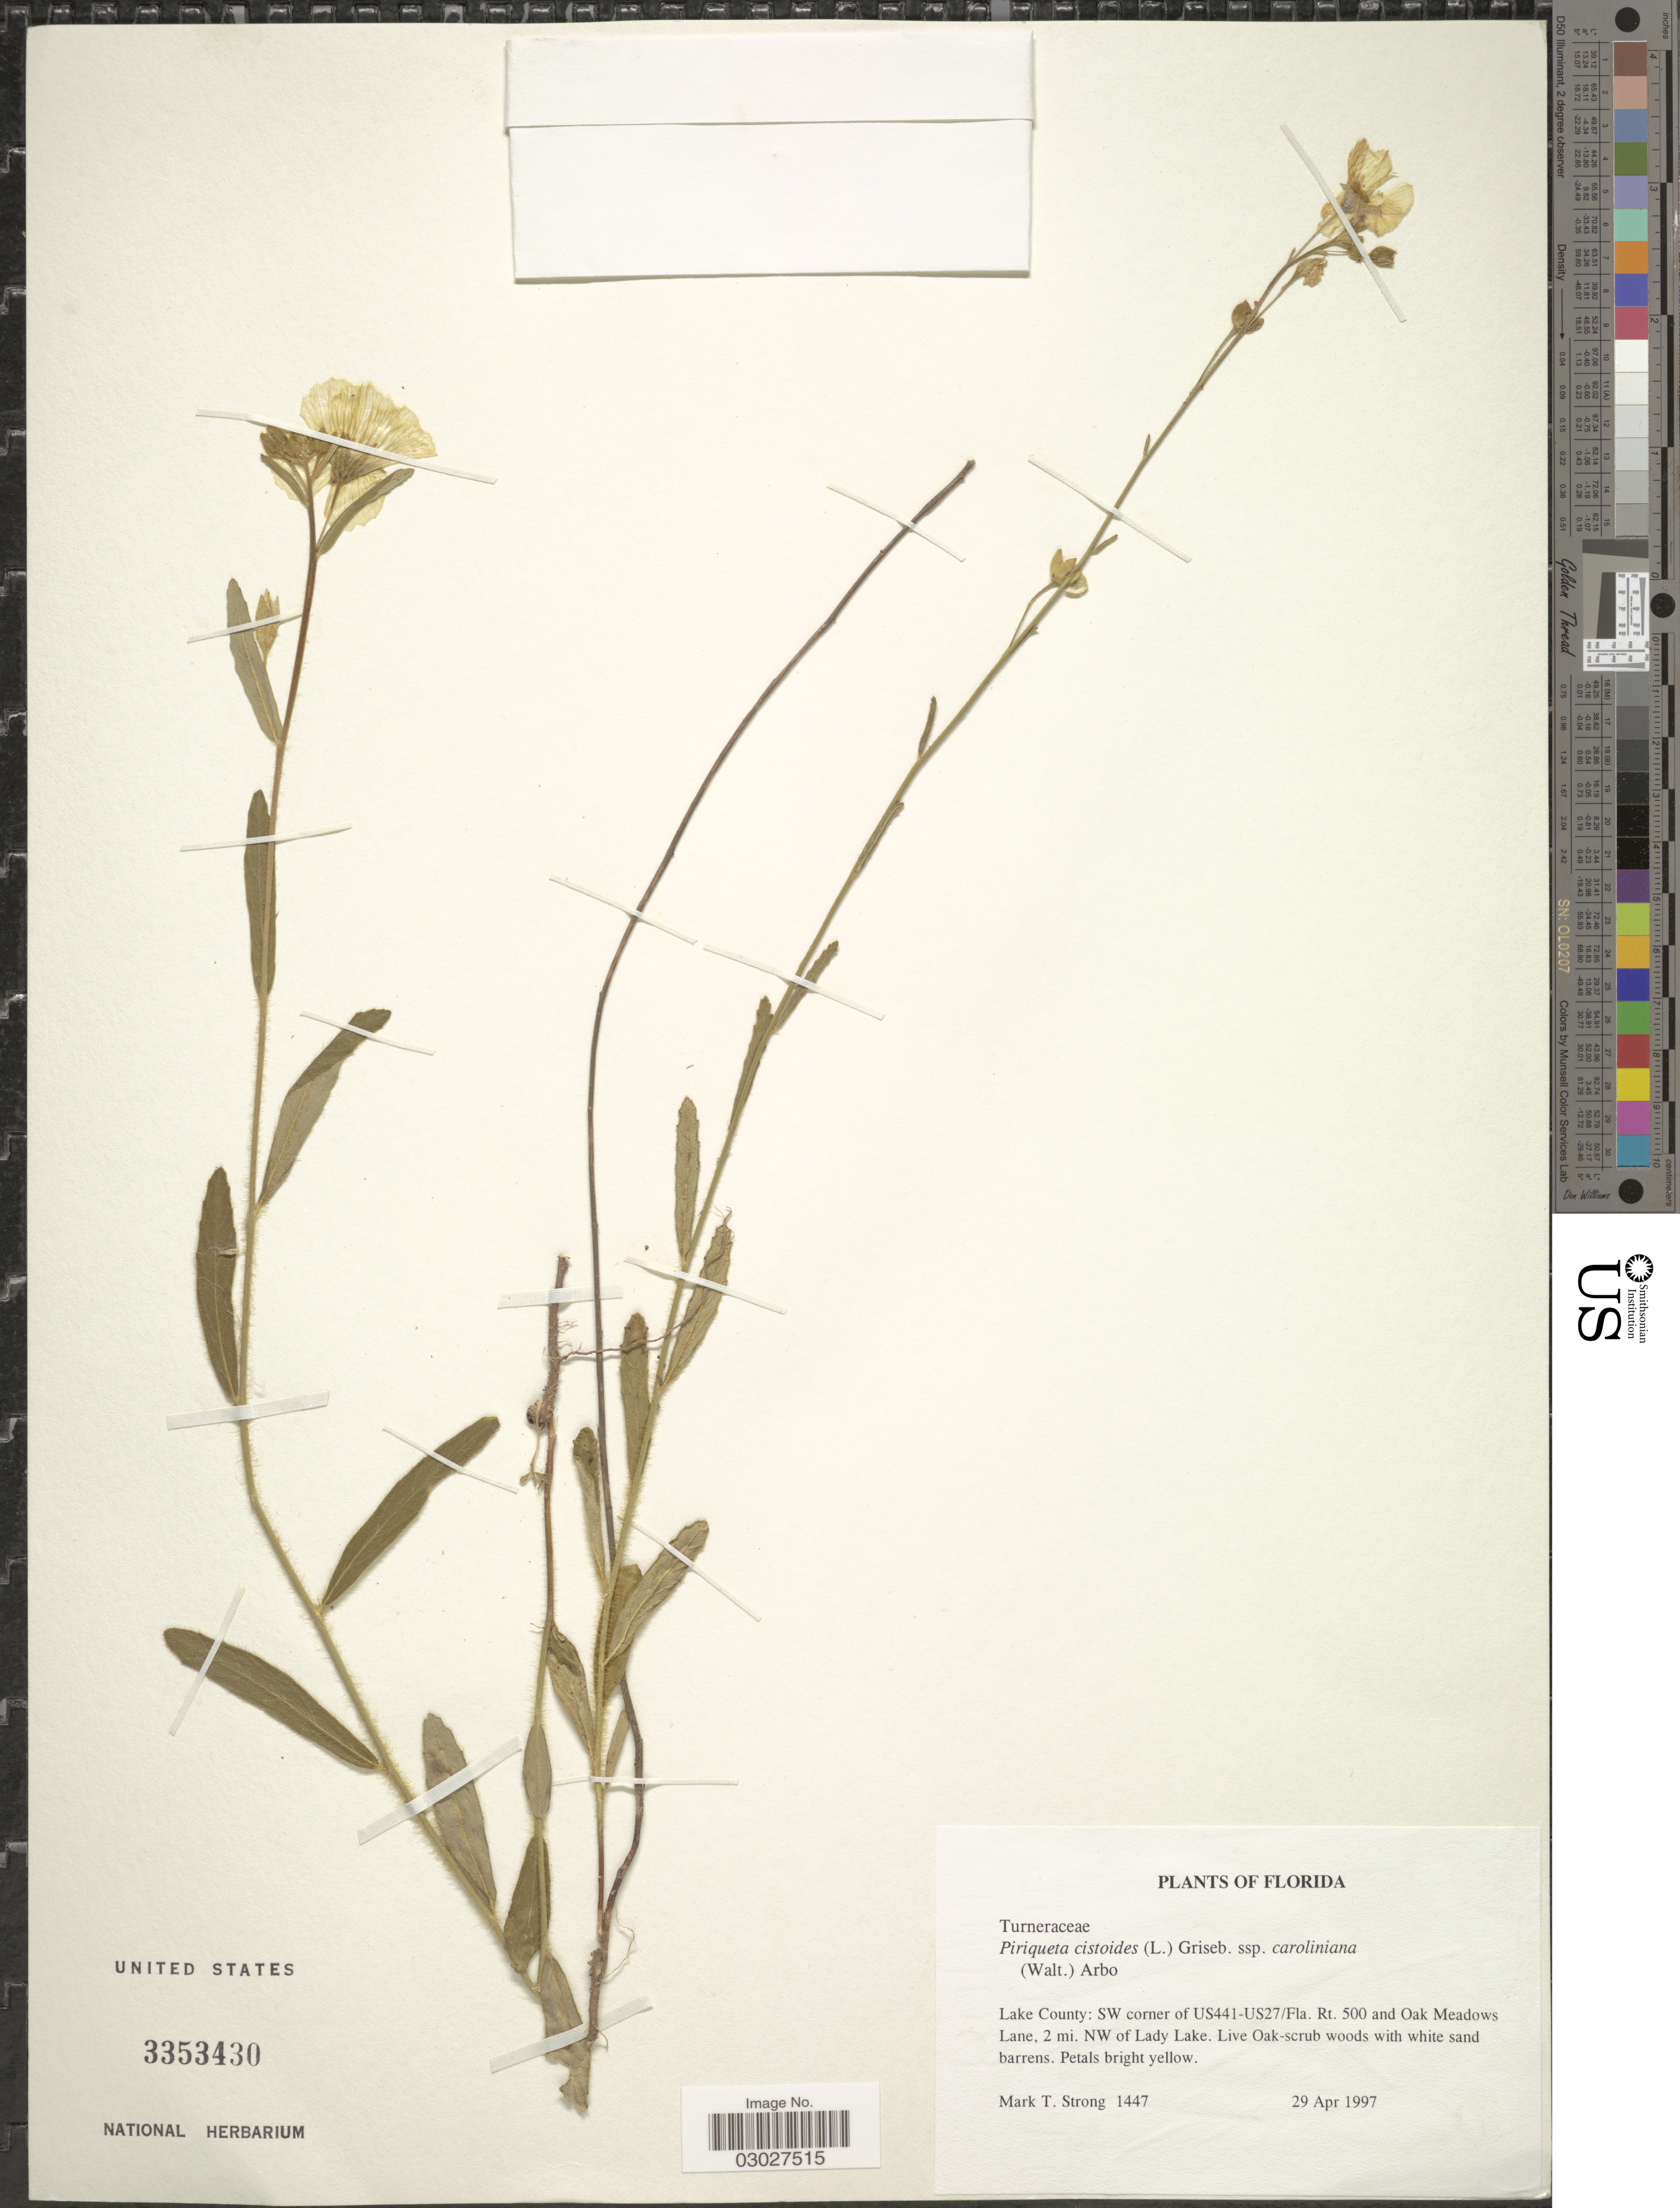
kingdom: Plantae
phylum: Tracheophyta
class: Magnoliopsida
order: Malpighiales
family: Turneraceae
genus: Piriqueta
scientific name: Piriqueta cistoides subsp. caroliniana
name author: (Walter) Arbo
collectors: M. T. Strong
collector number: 1447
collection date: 1997-04-29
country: United States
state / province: Florida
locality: Lake County: SW corner of US441-US27/Fla. Rt. 500 and Oak Meadows Lane, 2 mi. NW of Lady Lake.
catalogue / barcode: US 3353430